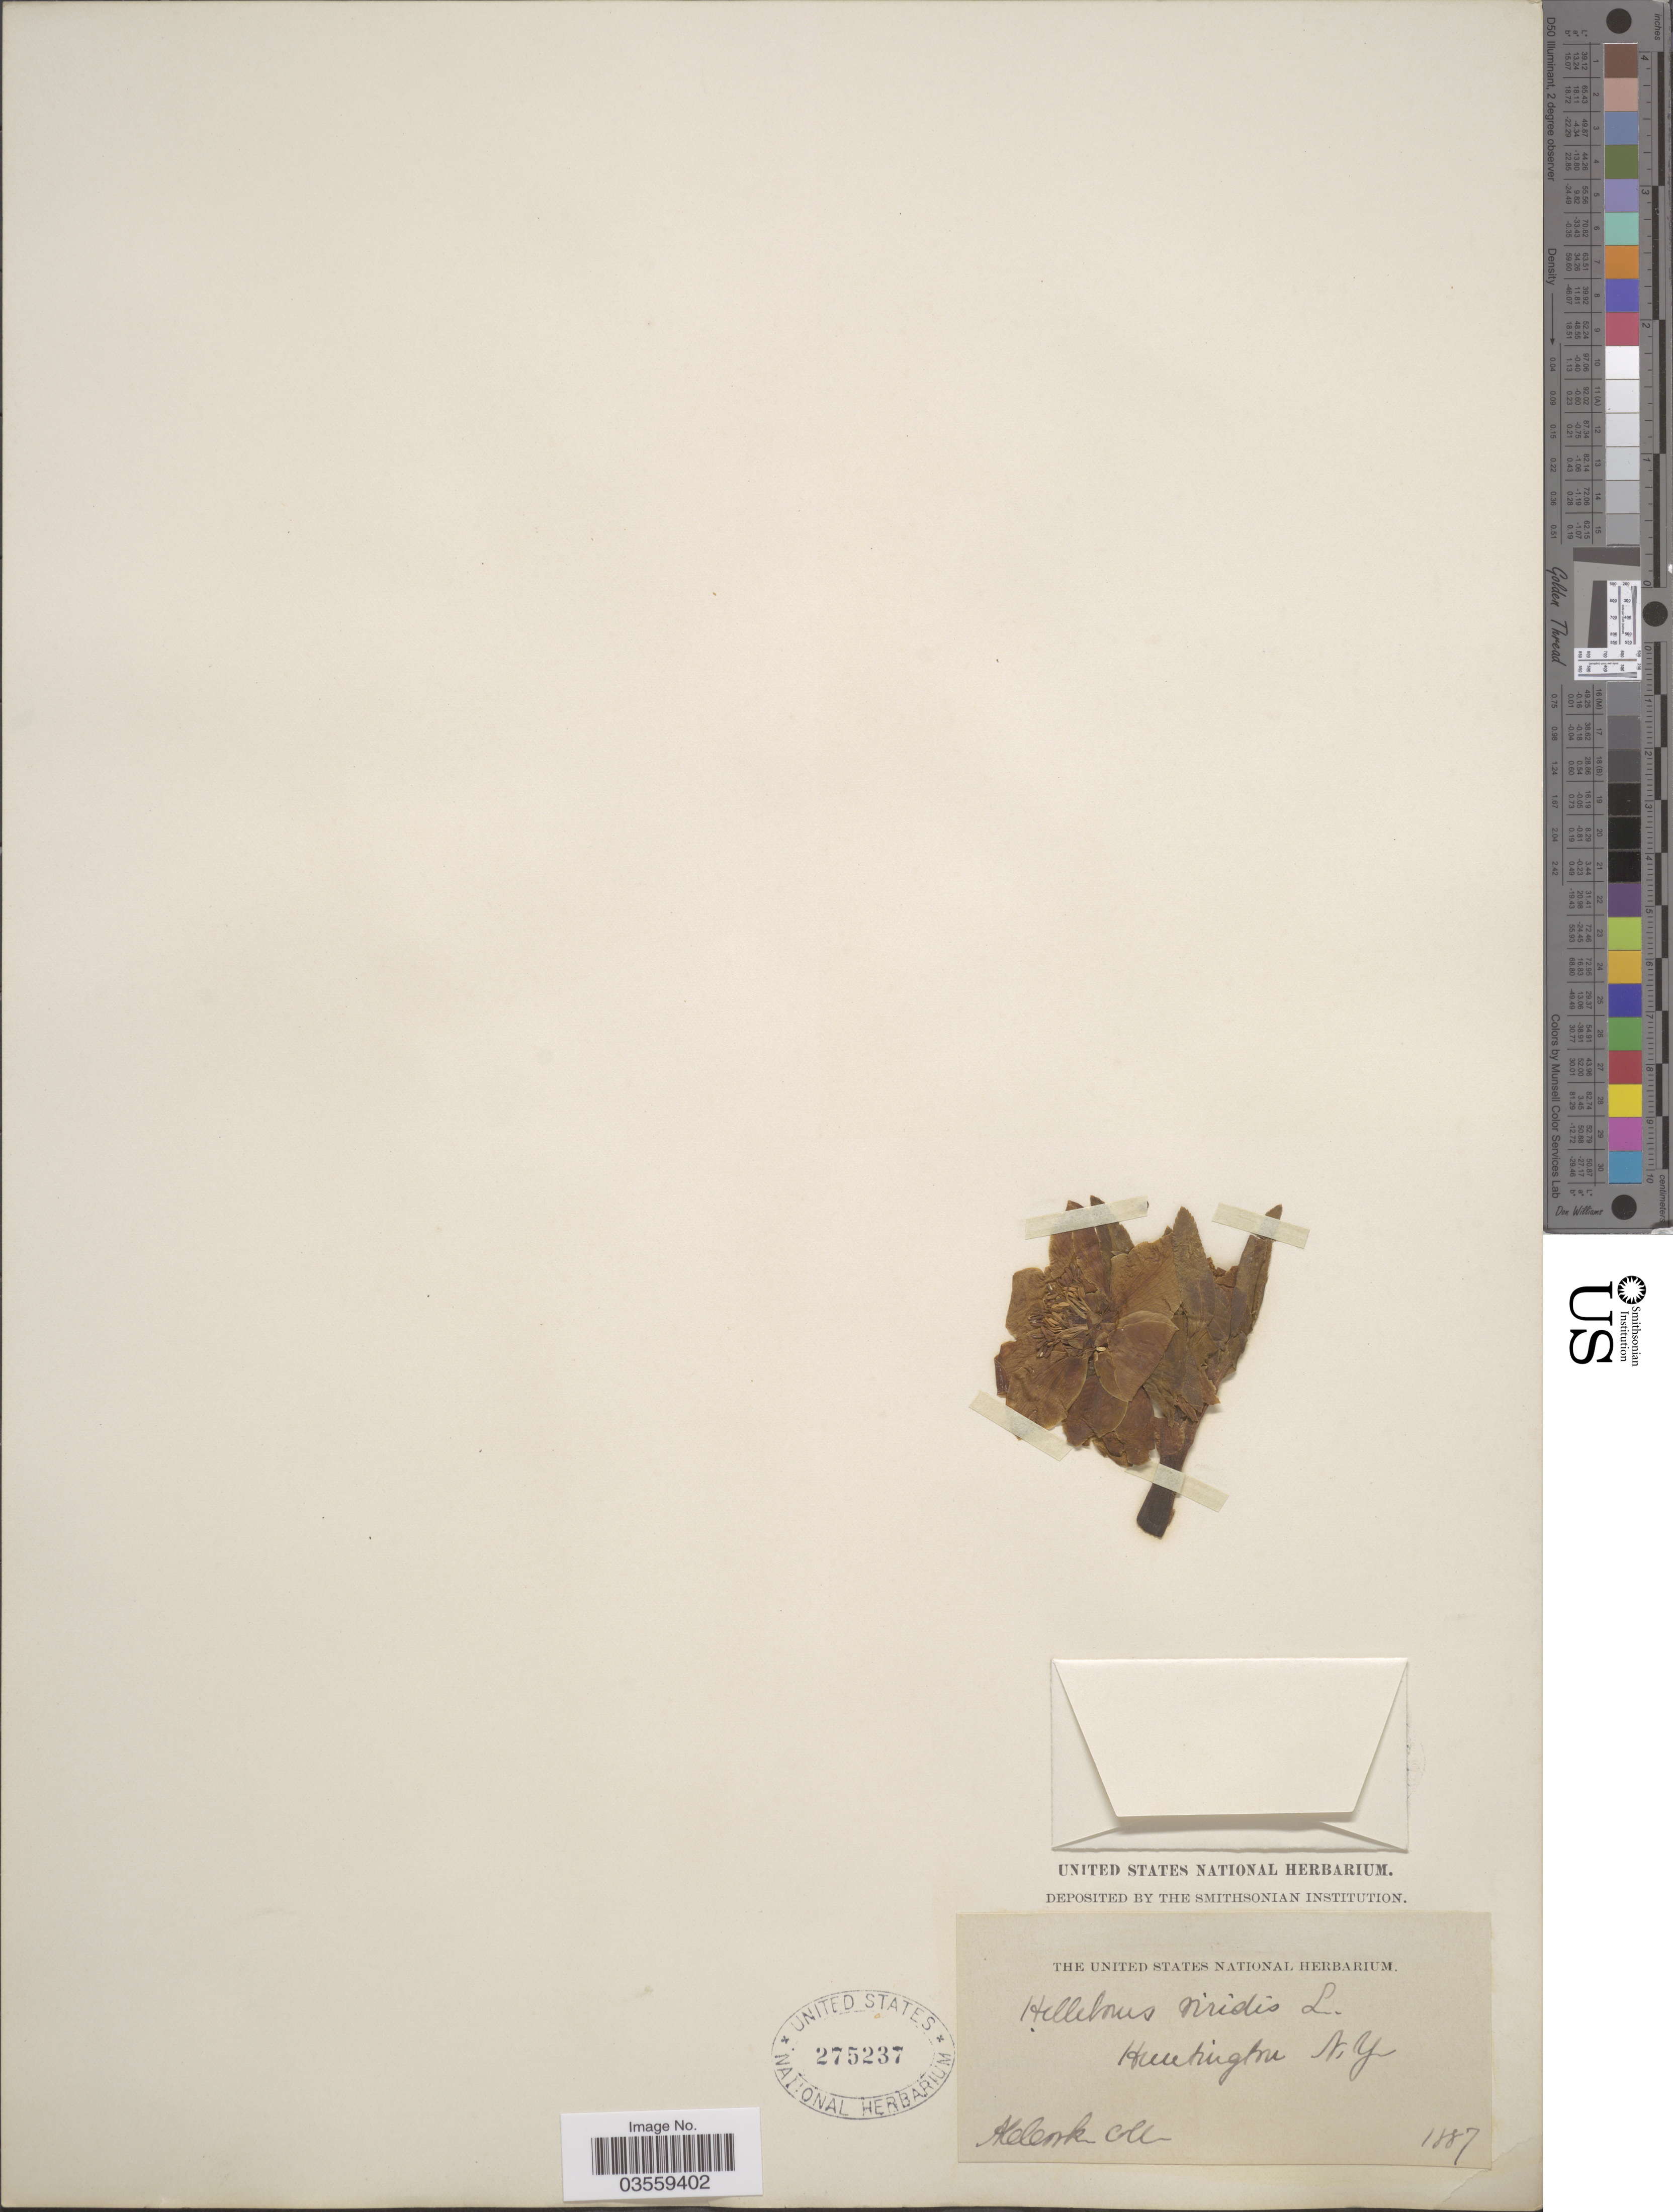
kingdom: Plantae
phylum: Tracheophyta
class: Magnoliopsida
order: Ranunculales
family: Ranunculaceae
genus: Helleborus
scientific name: Helleborus viridis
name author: L.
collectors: A. Cook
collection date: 1887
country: United States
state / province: New York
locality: Huntington.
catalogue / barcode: US 275237